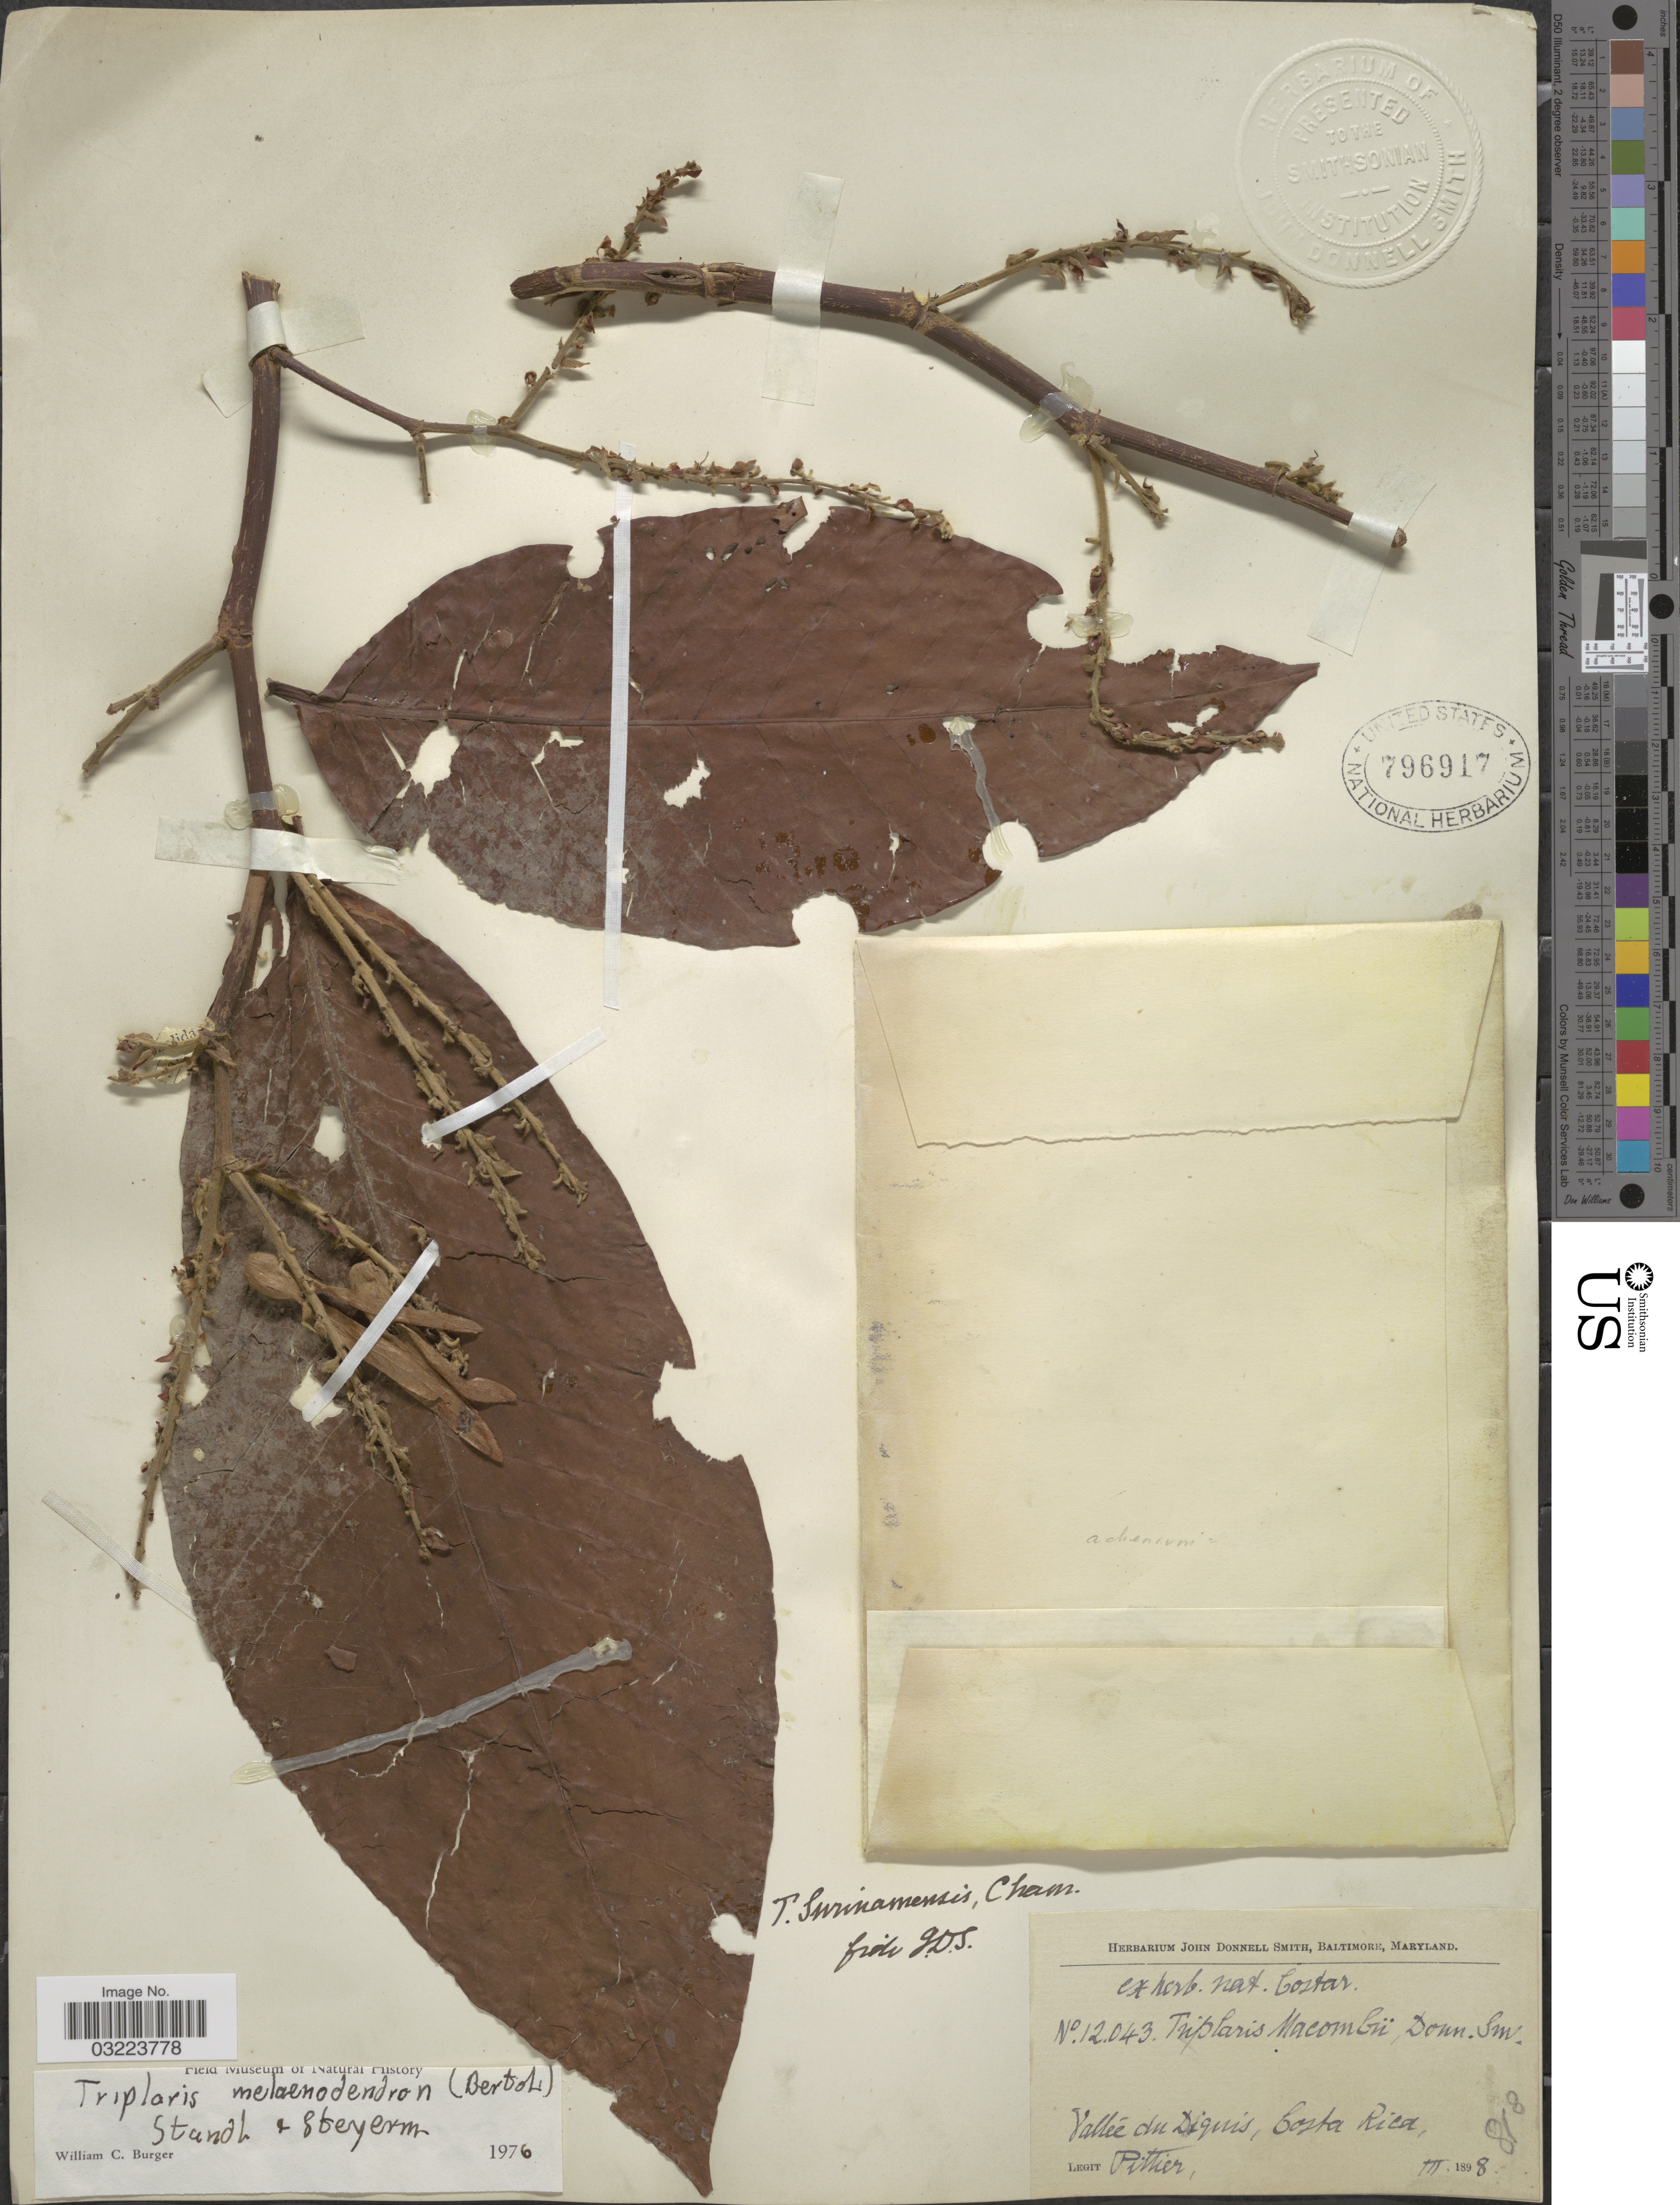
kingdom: Plantae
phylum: Tracheophyta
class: Magnoliopsida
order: Caryophyllales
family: Polygonaceae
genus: Triplaris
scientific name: Triplaris melaenodendron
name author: (Bertol.) Standl. & Steyerm.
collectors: Pittier, --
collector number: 12043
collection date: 1898-03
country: Costa Rica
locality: Valleé du Diquis.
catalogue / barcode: US 796917